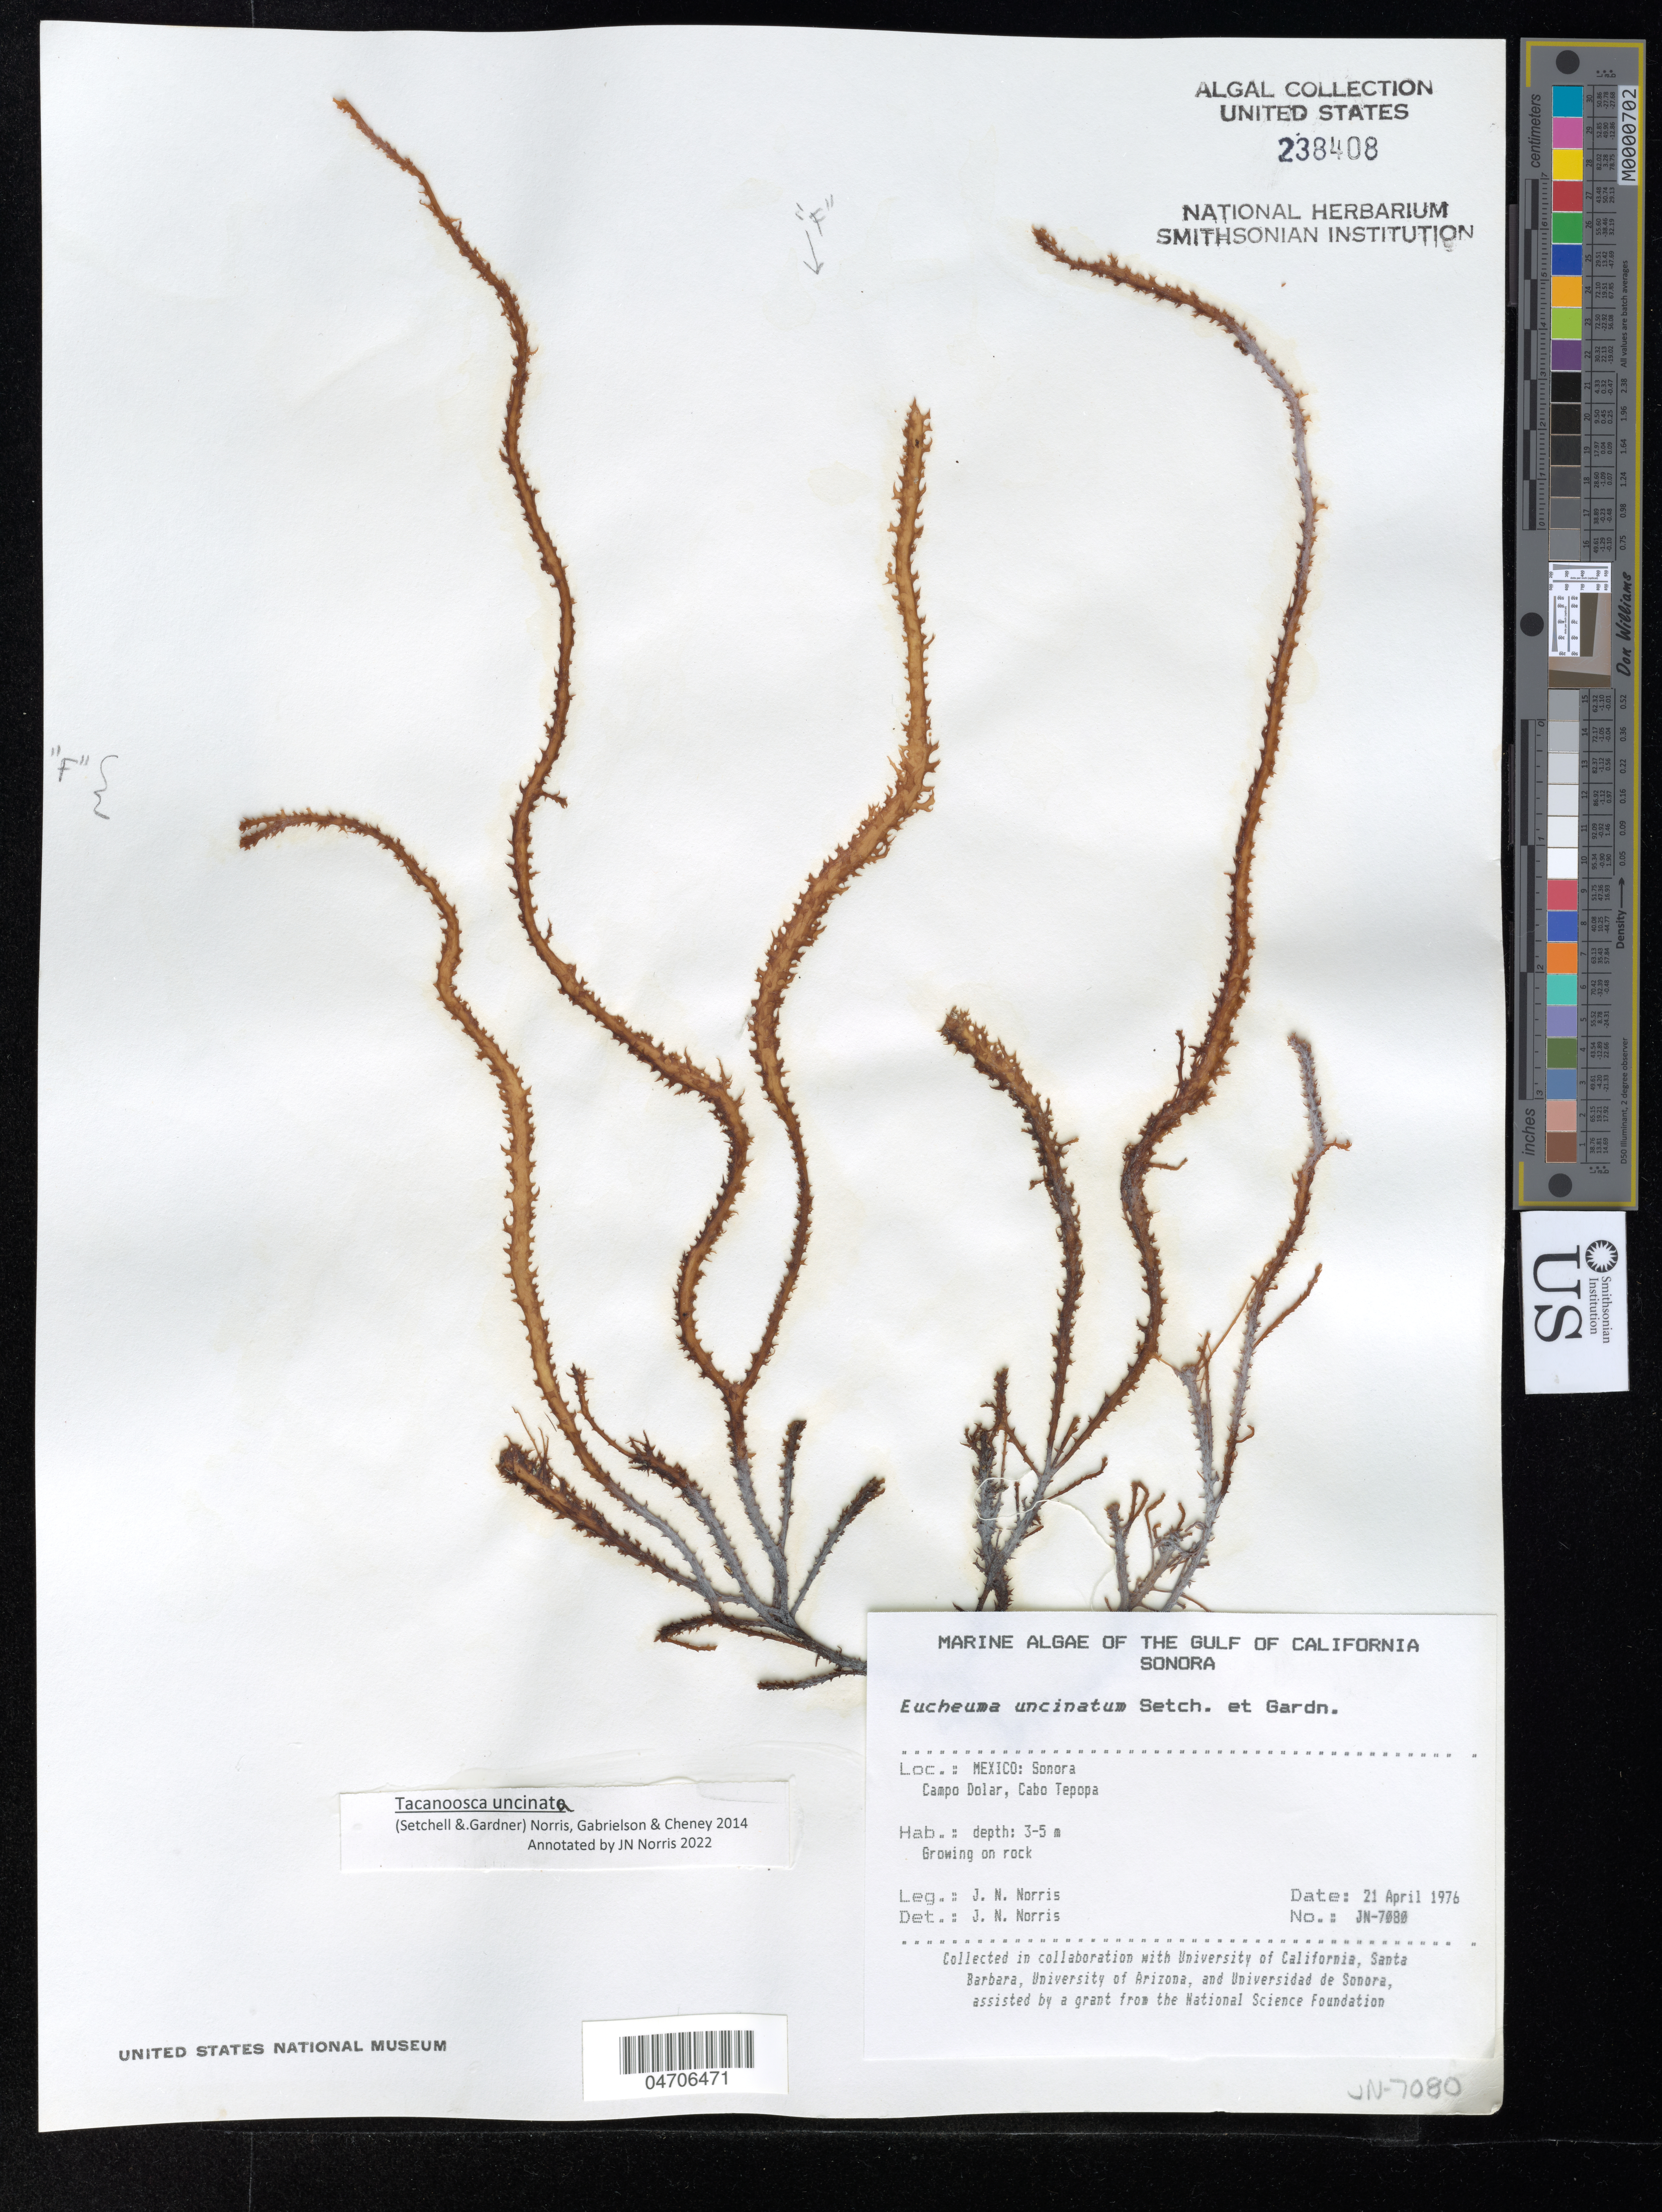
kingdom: Plantae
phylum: Rhodophyta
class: Florideophyceae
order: Gigartinales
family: Solieriaceae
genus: Tacanoosca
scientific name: Tacanoosca uncinata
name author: (Setchell & N.L. Gardner) J.N. Norris et al.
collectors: J. Norris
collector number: JN-7080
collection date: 1976-04-21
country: Mexico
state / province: Sonora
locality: The Gulf of California. Campo Dolar, Cabo Tepopa.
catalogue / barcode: US 238408